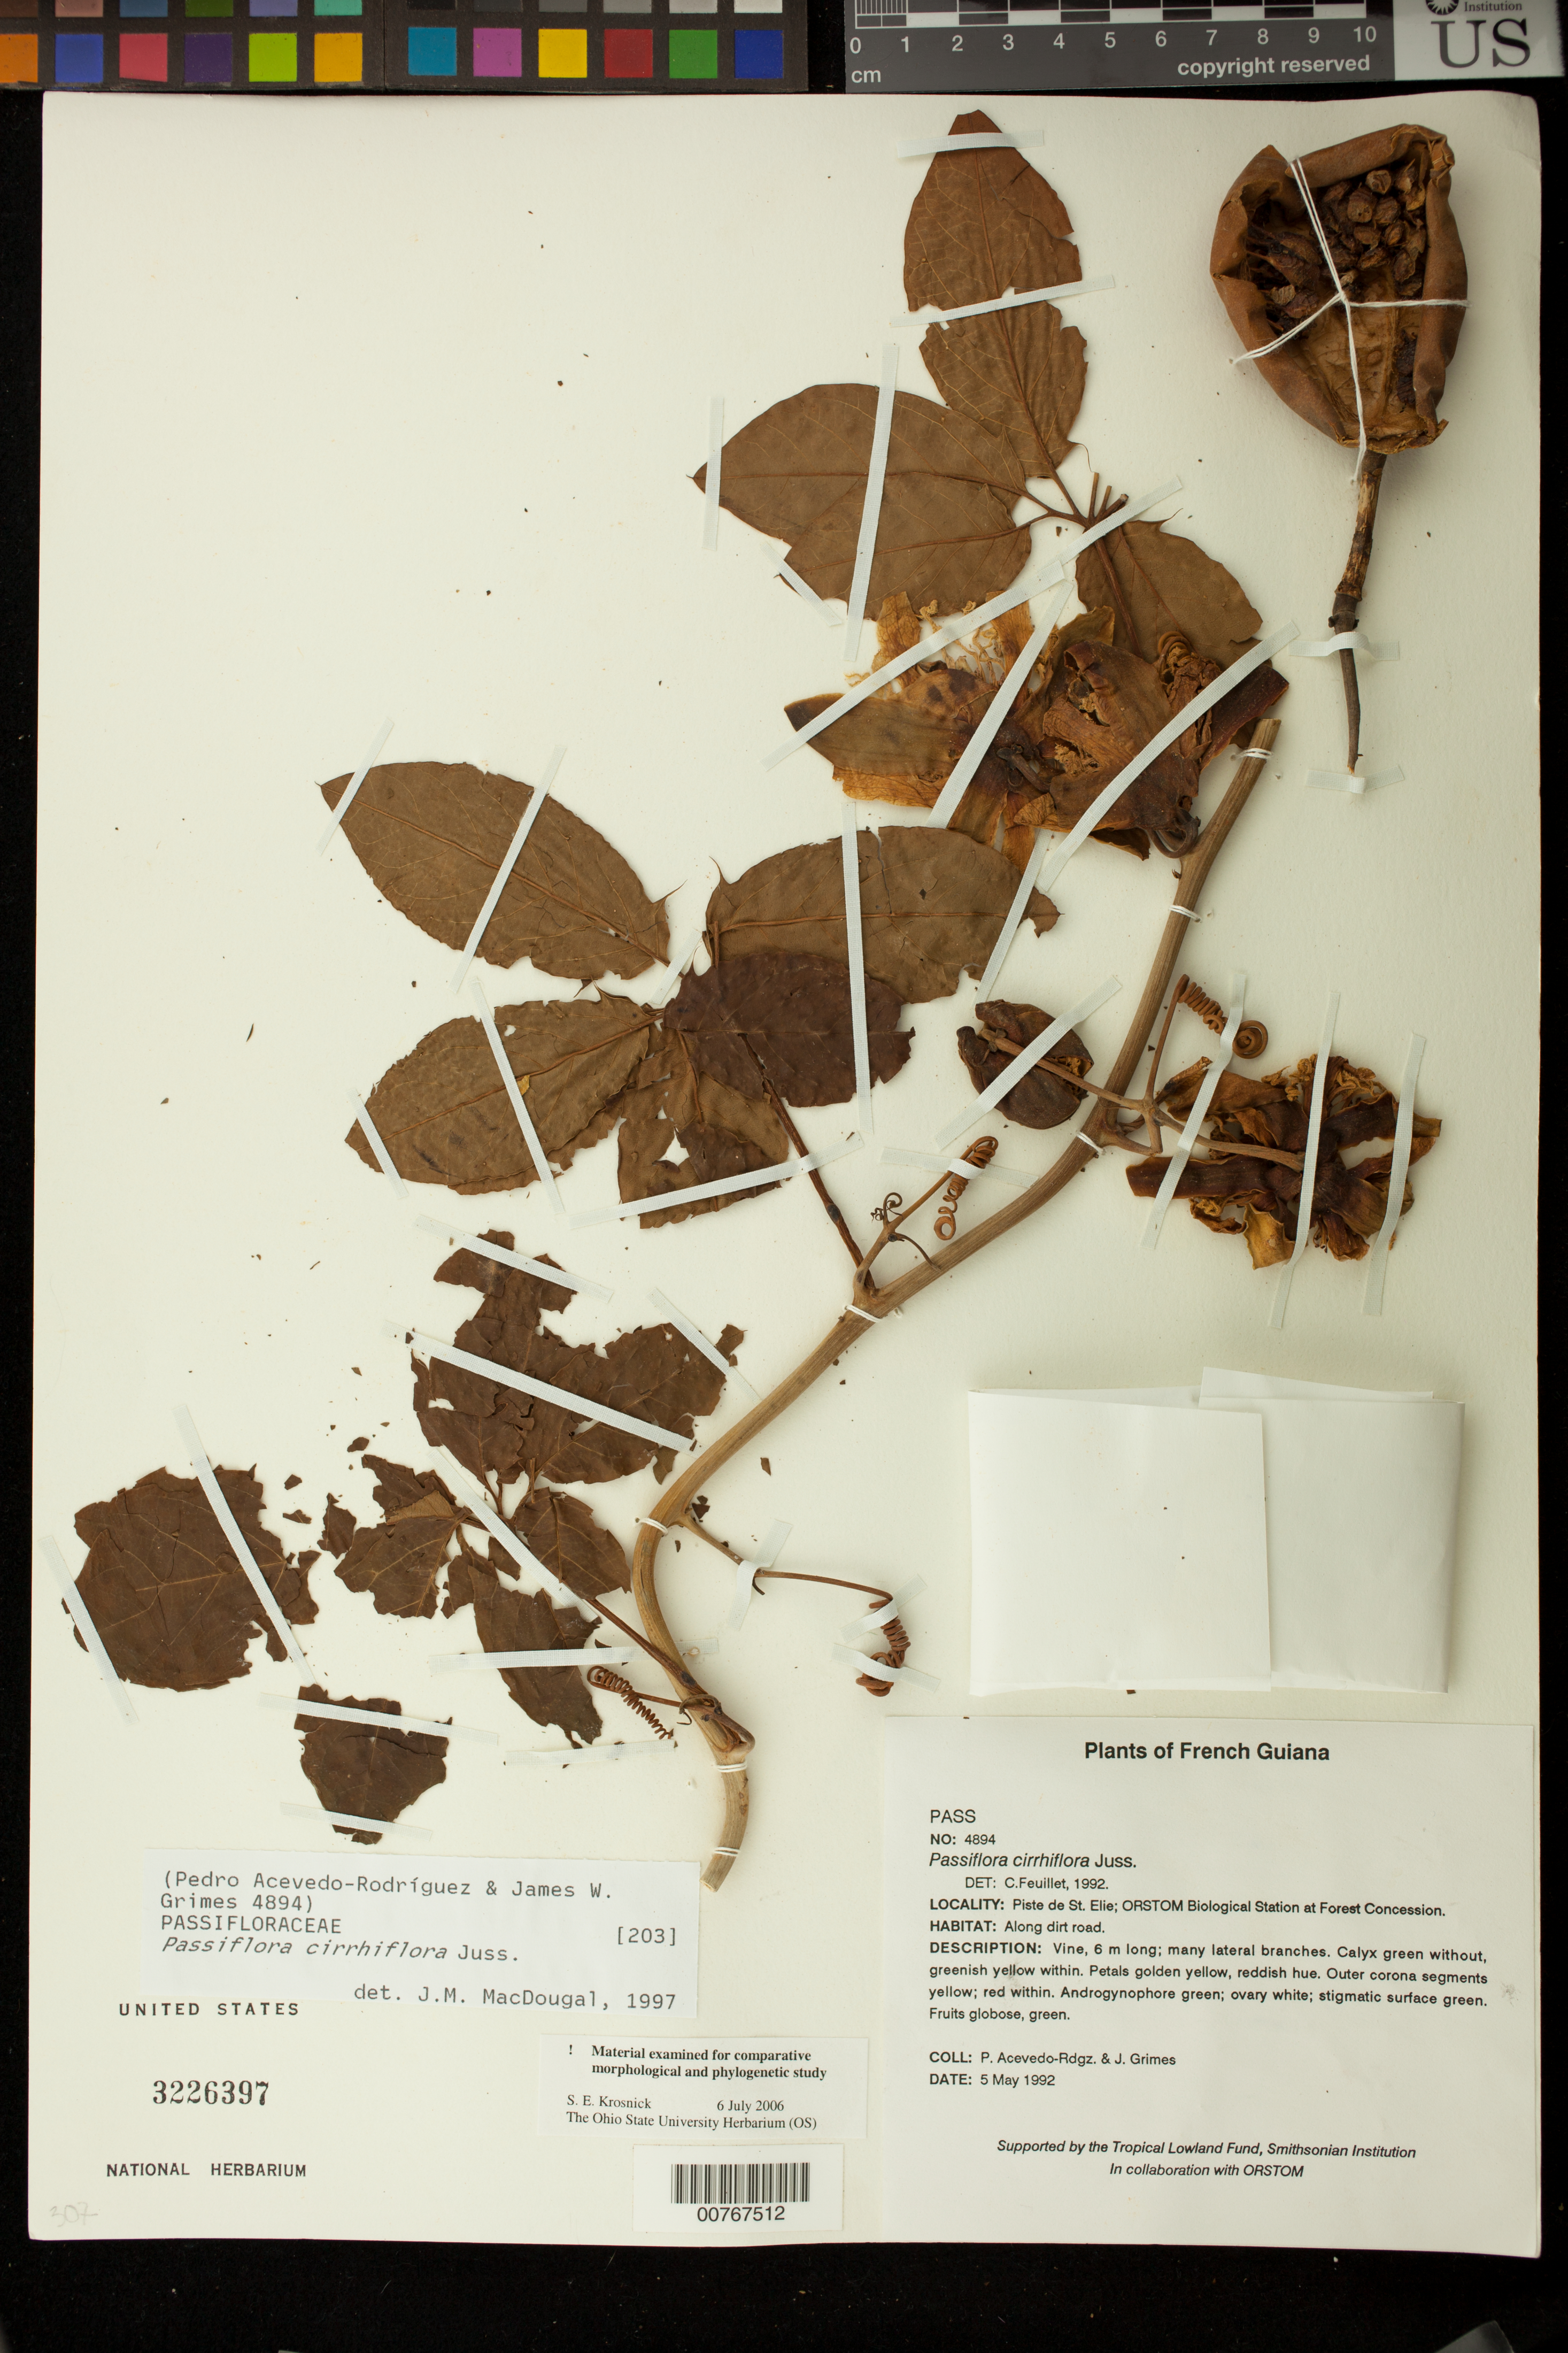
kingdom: Plantae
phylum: Tracheophyta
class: Magnoliopsida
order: Malpighiales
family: Passifloraceae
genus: Passiflora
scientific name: Passiflora cirrhiflora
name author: A. Juss.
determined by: Feuillet, C.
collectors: P. Acevedo-Rodr. & J. Grimes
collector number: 4894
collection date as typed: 05 May 1992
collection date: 1992-05-05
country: French Guiana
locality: Piste de St. Elie; ORSTOM Biological Station at Forest Concession.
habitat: Along dirt road.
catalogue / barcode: US 3226397